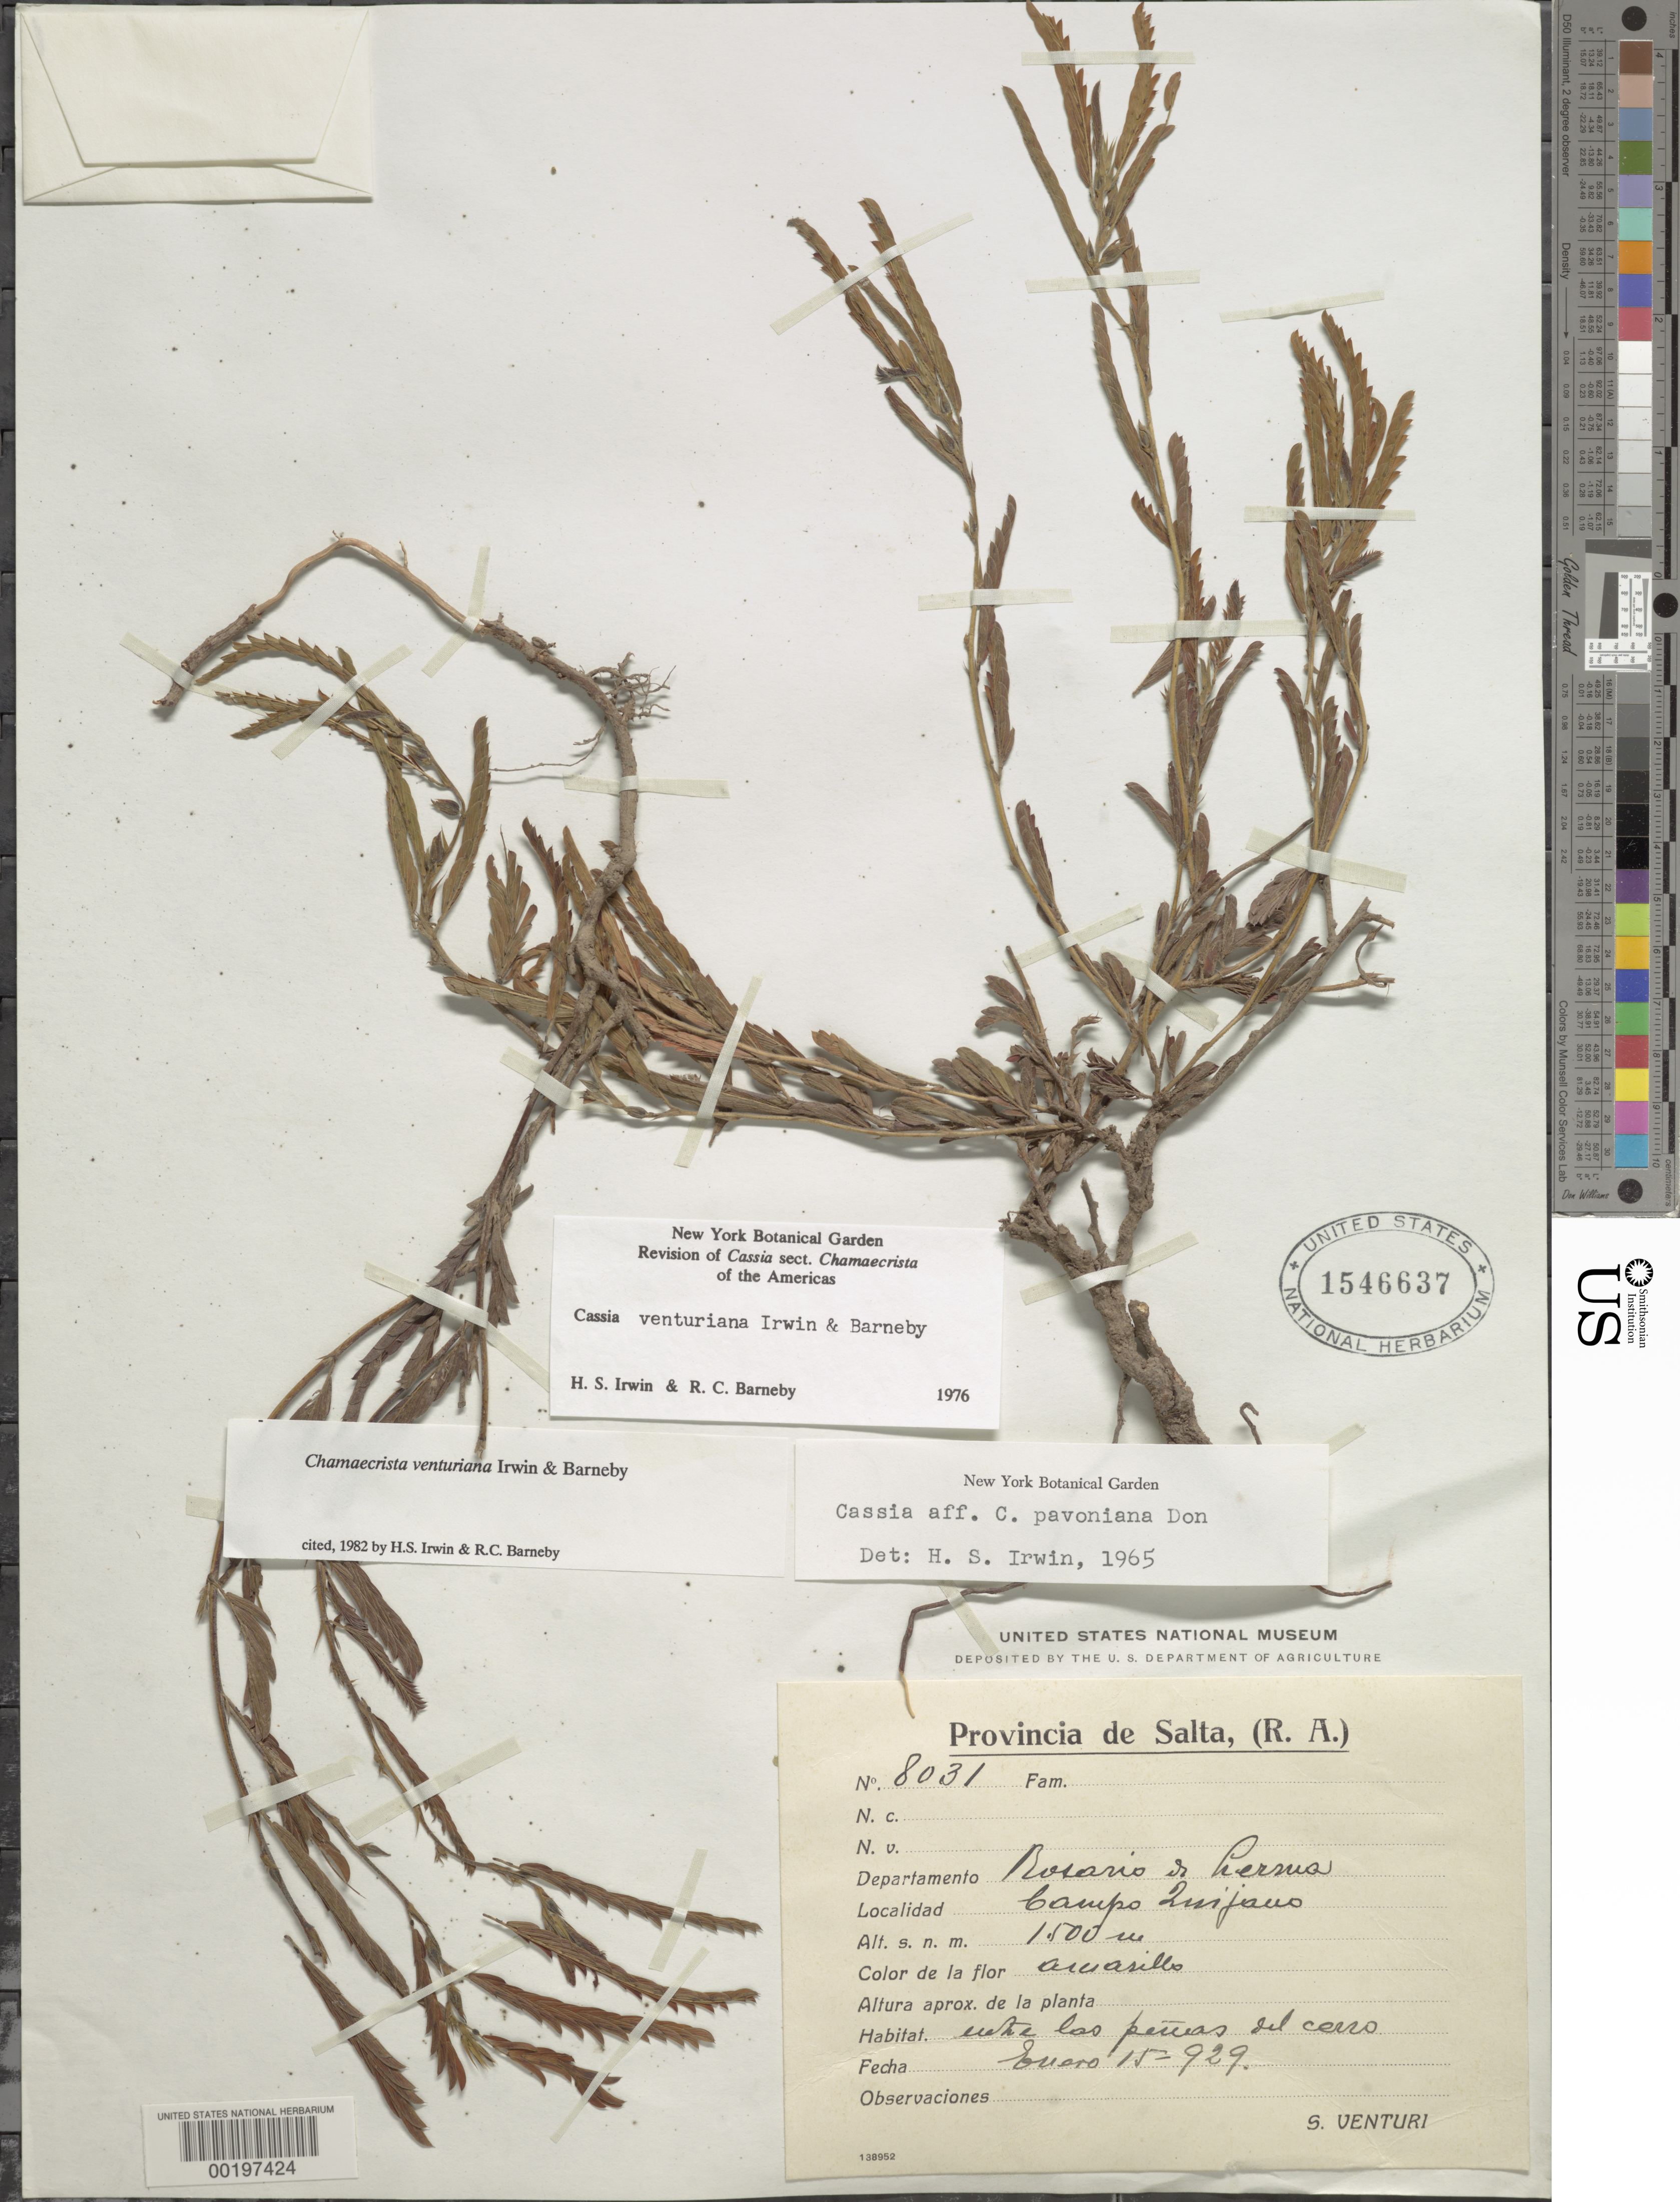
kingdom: Plantae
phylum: Tracheophyta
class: Magnoliopsida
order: Fabales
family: Fabaceae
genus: Chamaecrista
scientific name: Chamaecrista venturiana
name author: H.S. Irwin & Barneby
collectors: S. Venturi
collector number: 8031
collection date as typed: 15 Jan 1929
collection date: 1929-01-15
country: Argentina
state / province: Salta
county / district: Rosario de Lerma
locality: Campo Quijano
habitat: Las penas del cerro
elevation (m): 1500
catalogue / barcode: US 1546637